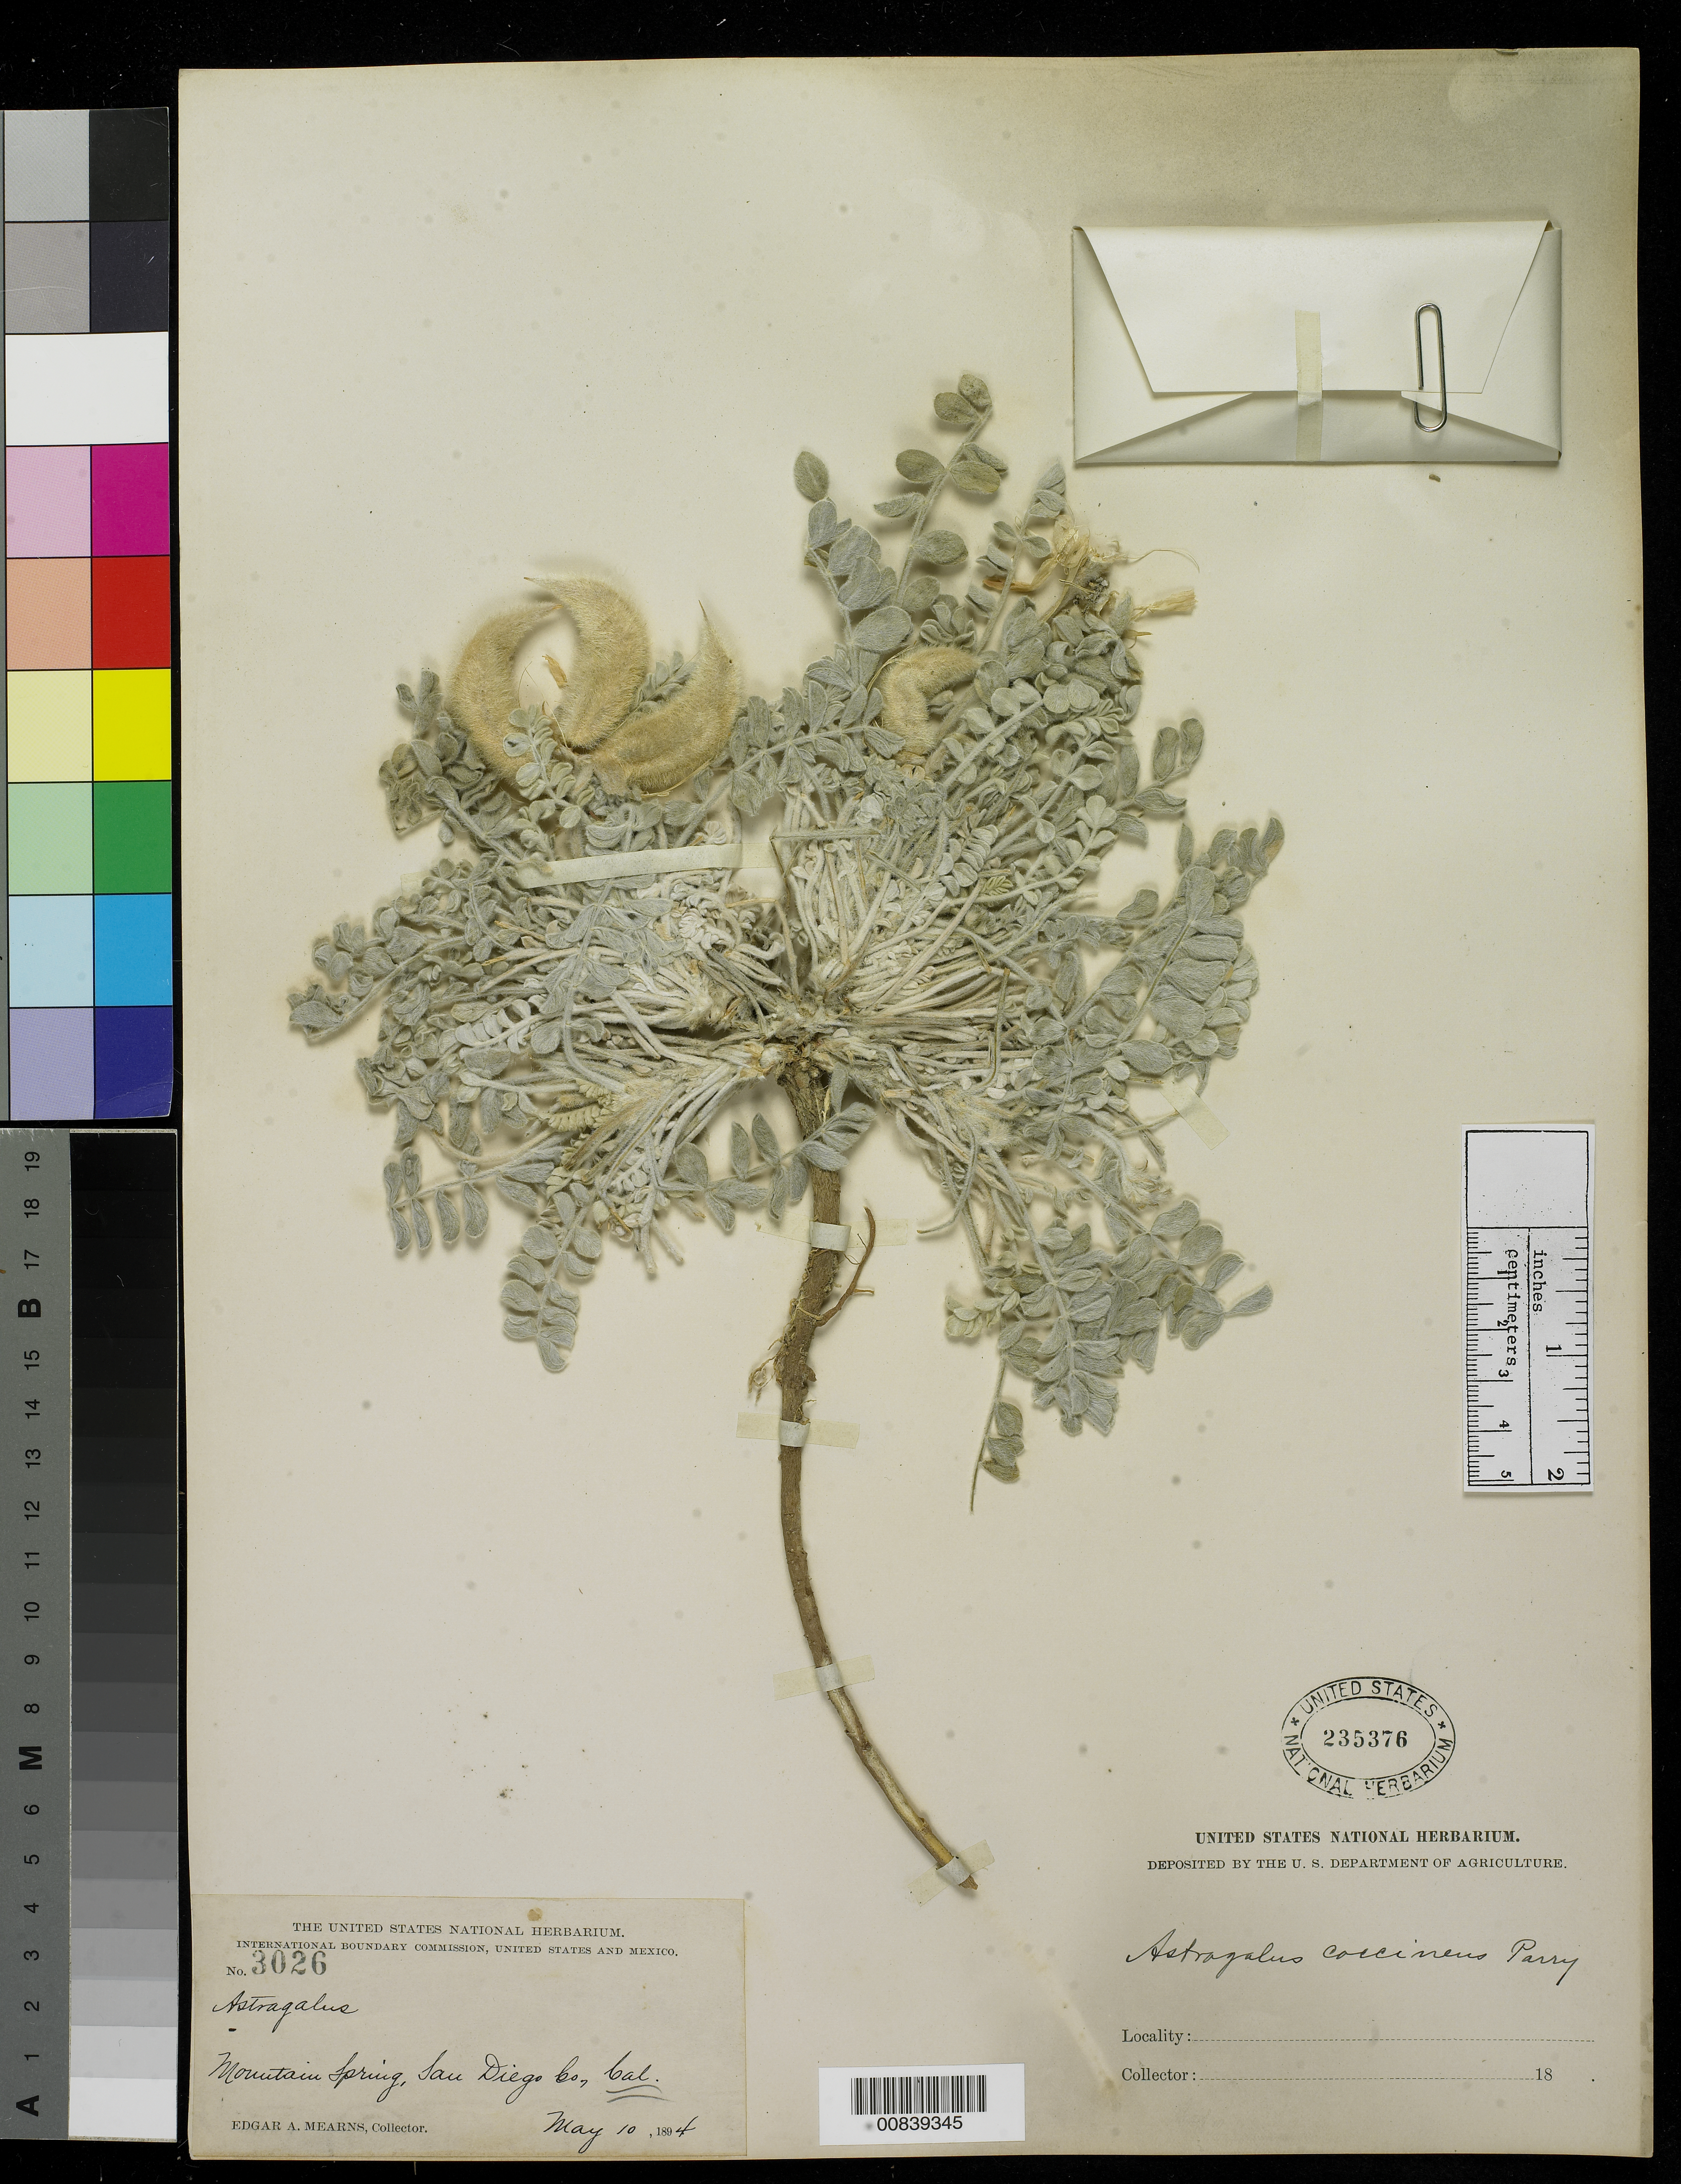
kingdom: Plantae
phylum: Tracheophyta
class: Magnoliopsida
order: Fabales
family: Fabaceae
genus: Astragalus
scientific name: Astragalus coccineus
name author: (Parry) Brandegee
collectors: E. A. Mearns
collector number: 3026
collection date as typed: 10 May 1894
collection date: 1894-05-10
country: United States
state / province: California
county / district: San Diego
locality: Mountain Spring, San Diego County, California.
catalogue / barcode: US 235376